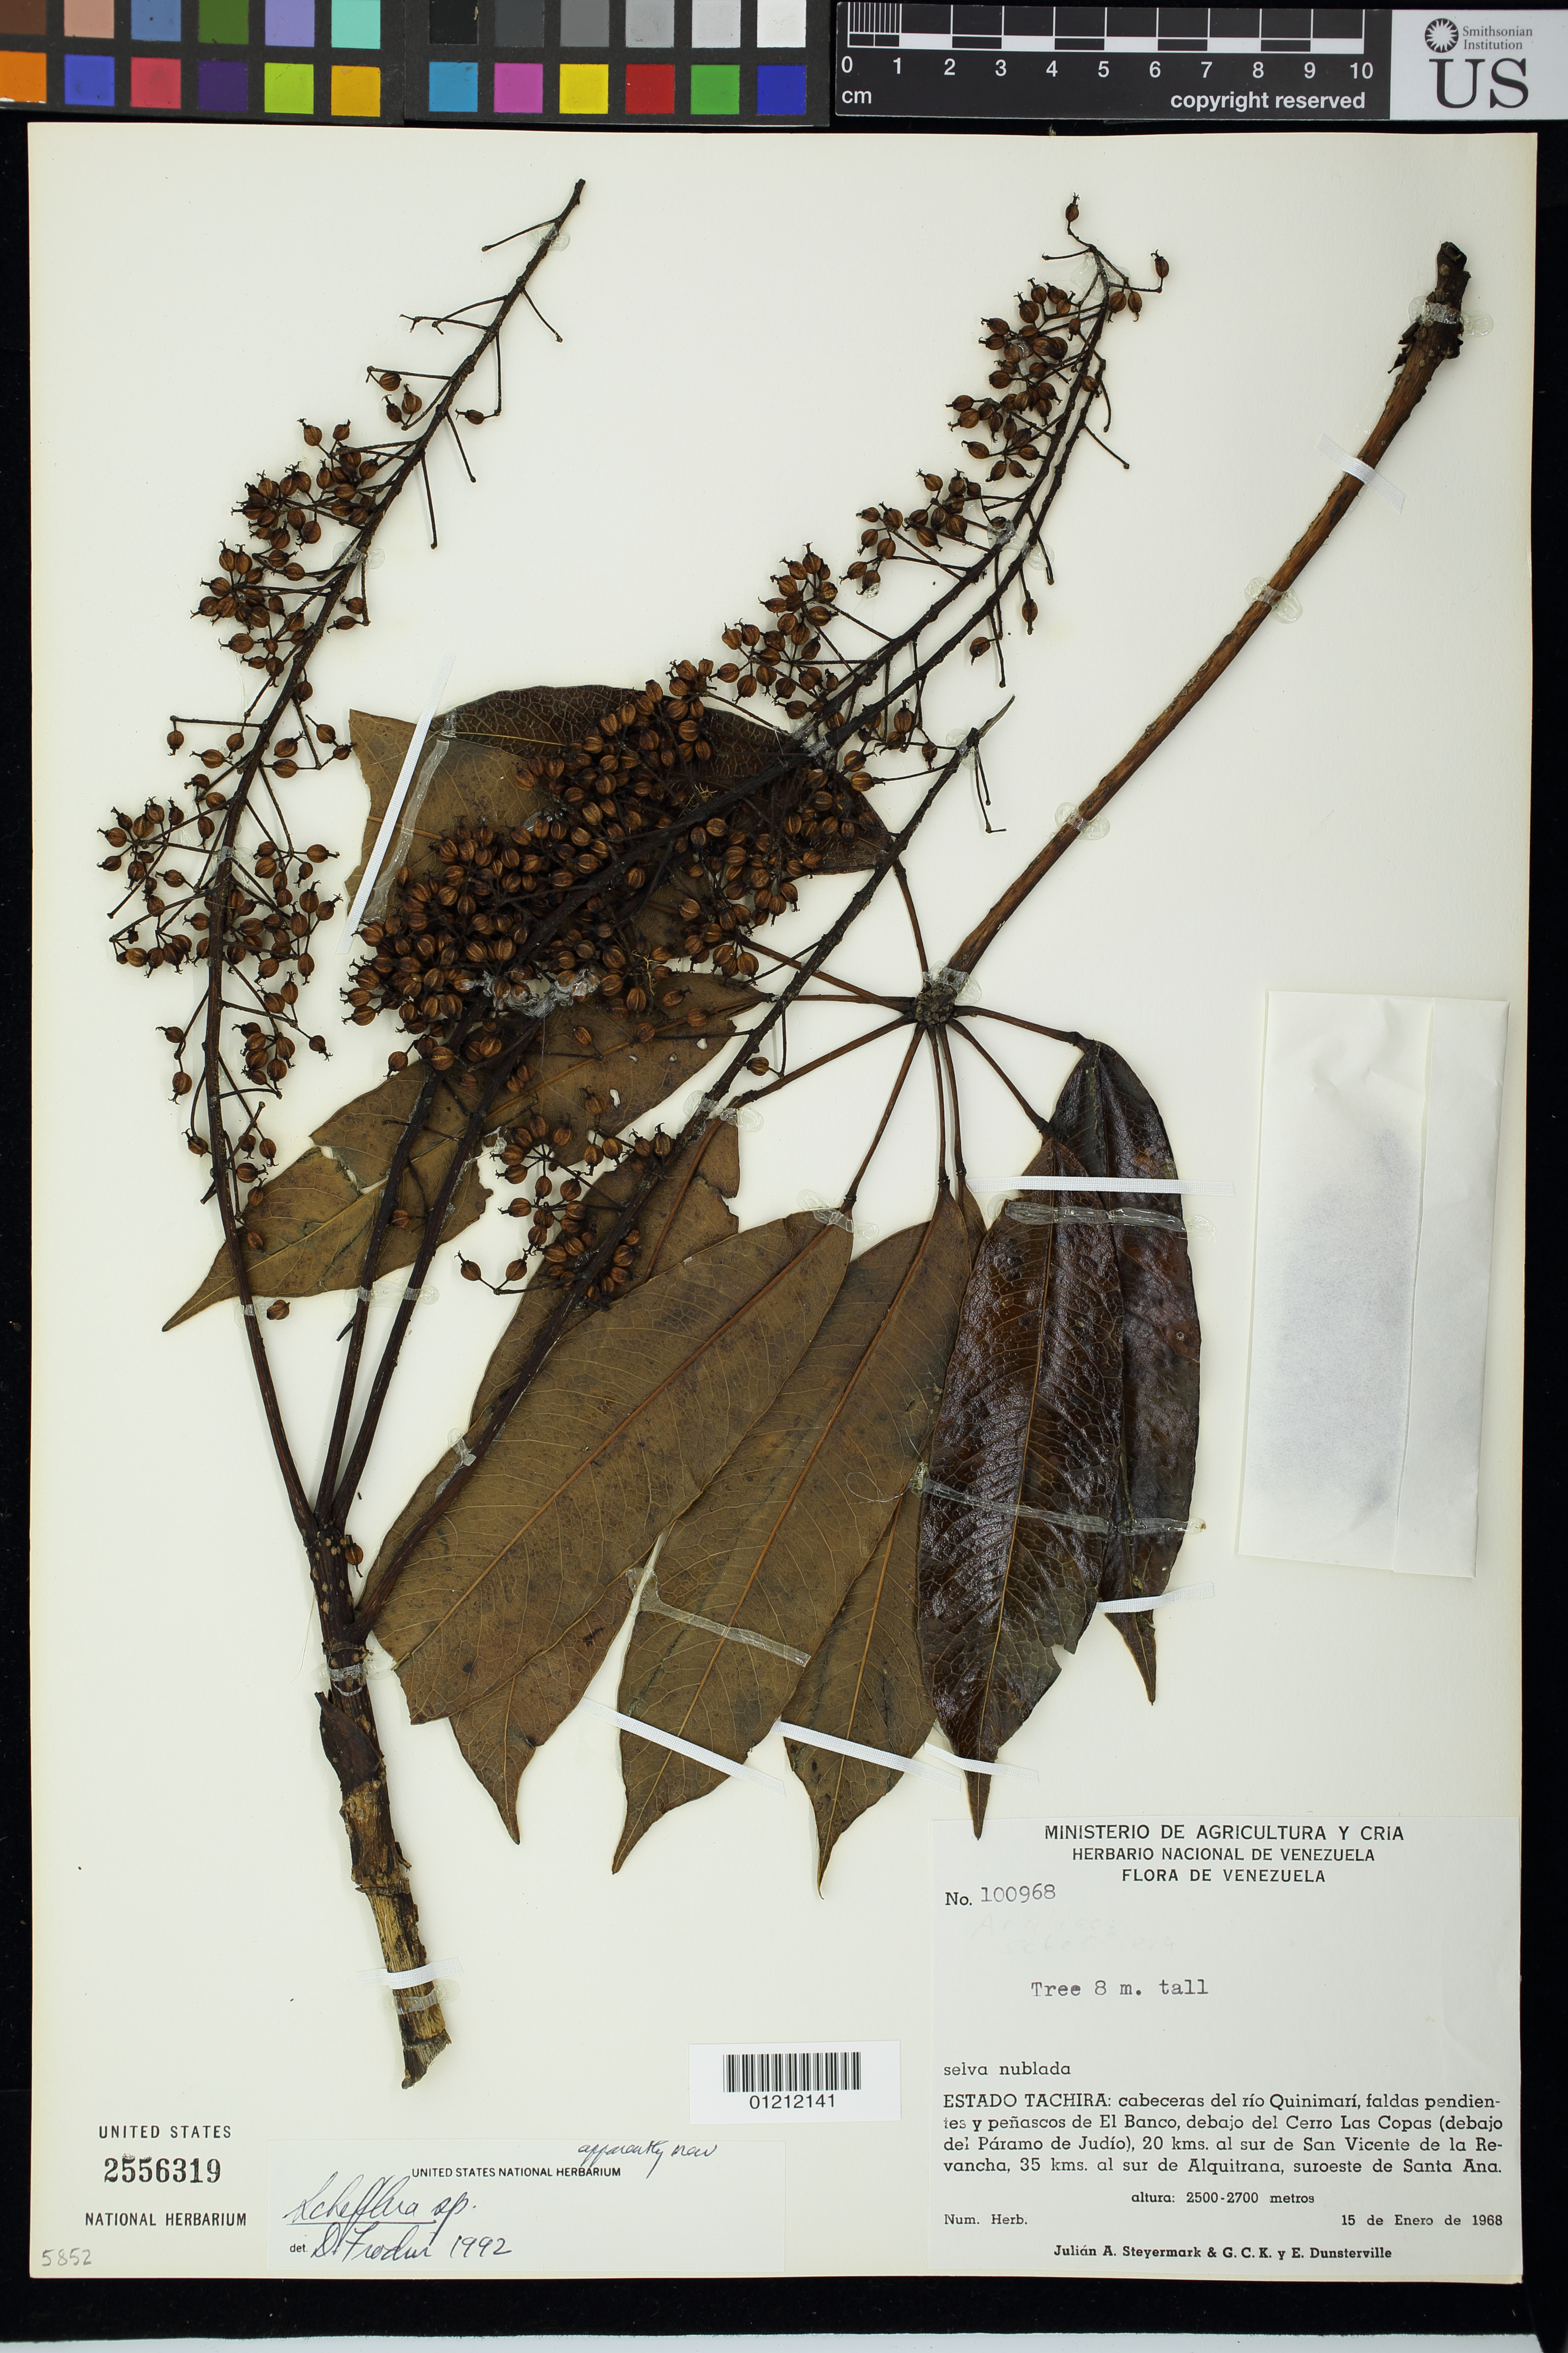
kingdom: Plantae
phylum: Tracheophyta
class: Magnoliopsida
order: Apiales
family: Araliaceae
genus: Schefflera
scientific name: Schefflera sp.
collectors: J. Steyermark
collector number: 100968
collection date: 1968-01-15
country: Venezuela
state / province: Tachira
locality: Estado Tachira: cabeceras del río Quinimarí, faldas pendientes y pe±ascos de El Banco, debajo del Cerro Las Copas (debajo del Páramo de Judío), 20 km al sur de San Vicente de la Revancha, 35 kilometers al sur de Alquitrana, suroeste de Santa Ana.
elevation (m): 2500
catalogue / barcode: US 2556319